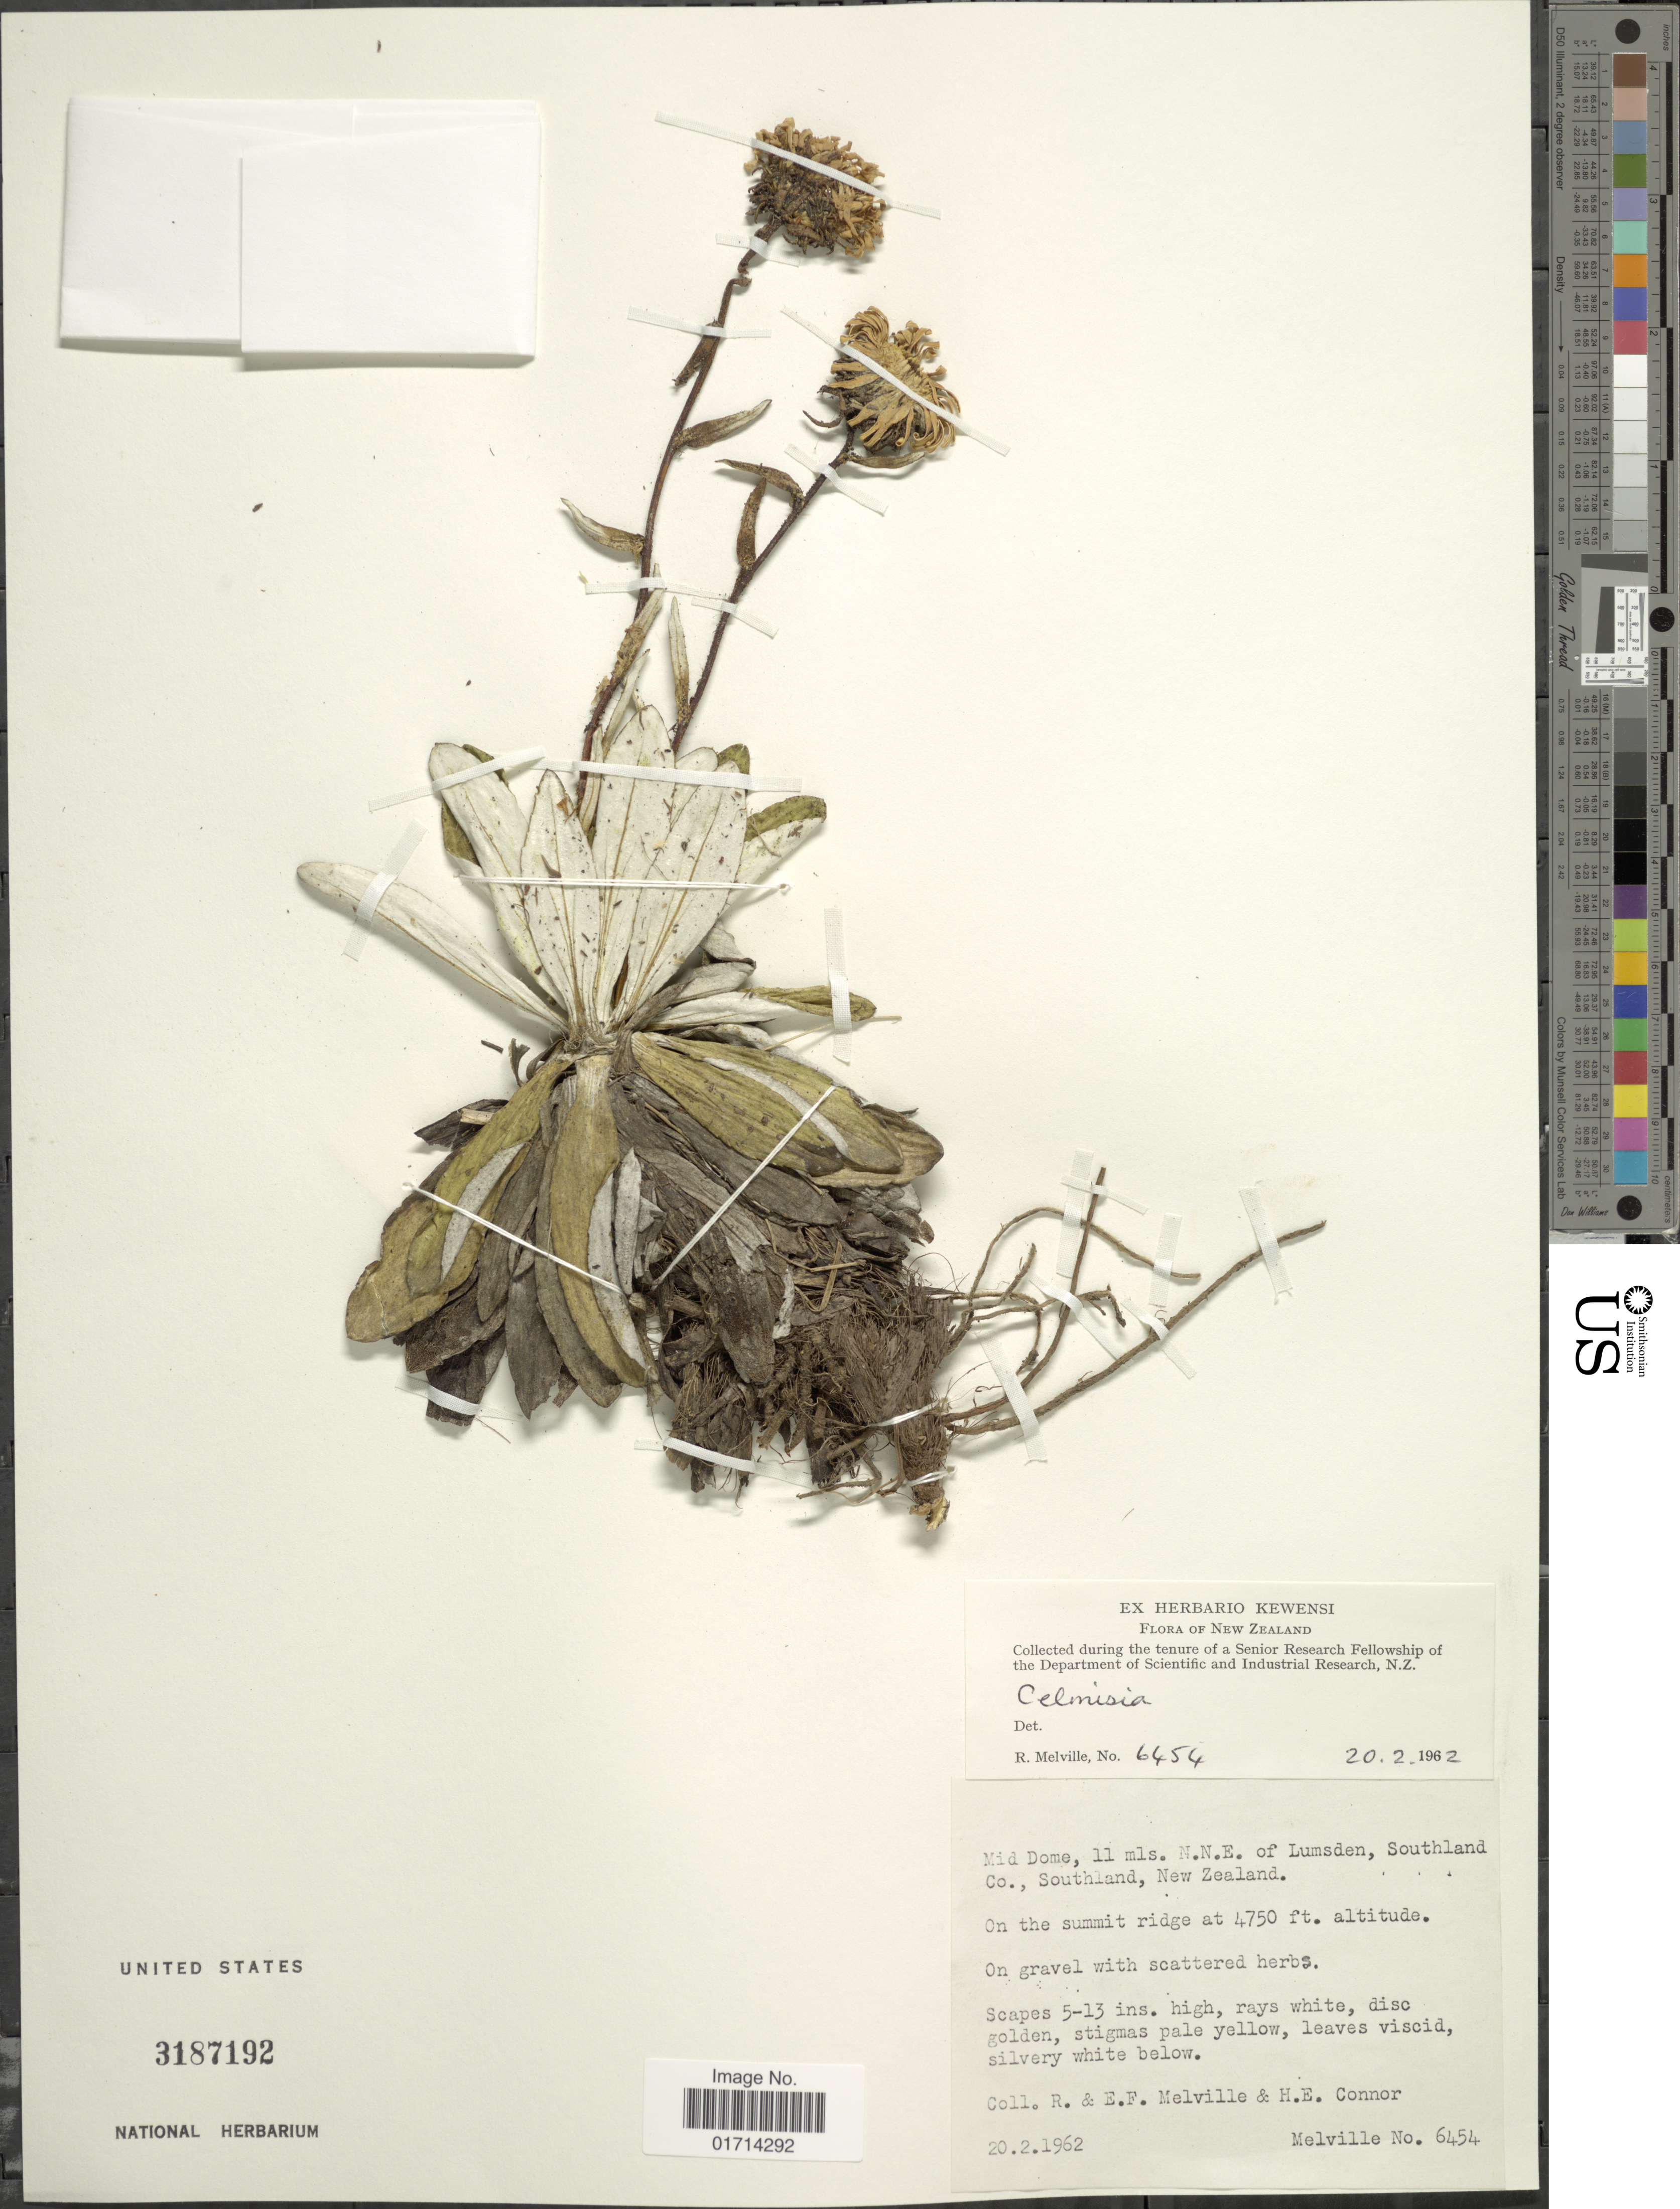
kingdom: Plantae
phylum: Tracheophyta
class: Magnoliopsida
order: Asterales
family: Asteraceae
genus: Celmisia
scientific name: Celmisia sp.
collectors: R. Melville, E. Melville & H. E. Connor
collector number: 6454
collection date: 1962-02-20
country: New Zealand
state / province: Southland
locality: Mid Dome, 11 mls. N. N. E. of Lumsden, Southland Co.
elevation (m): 1448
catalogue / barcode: US 3187192